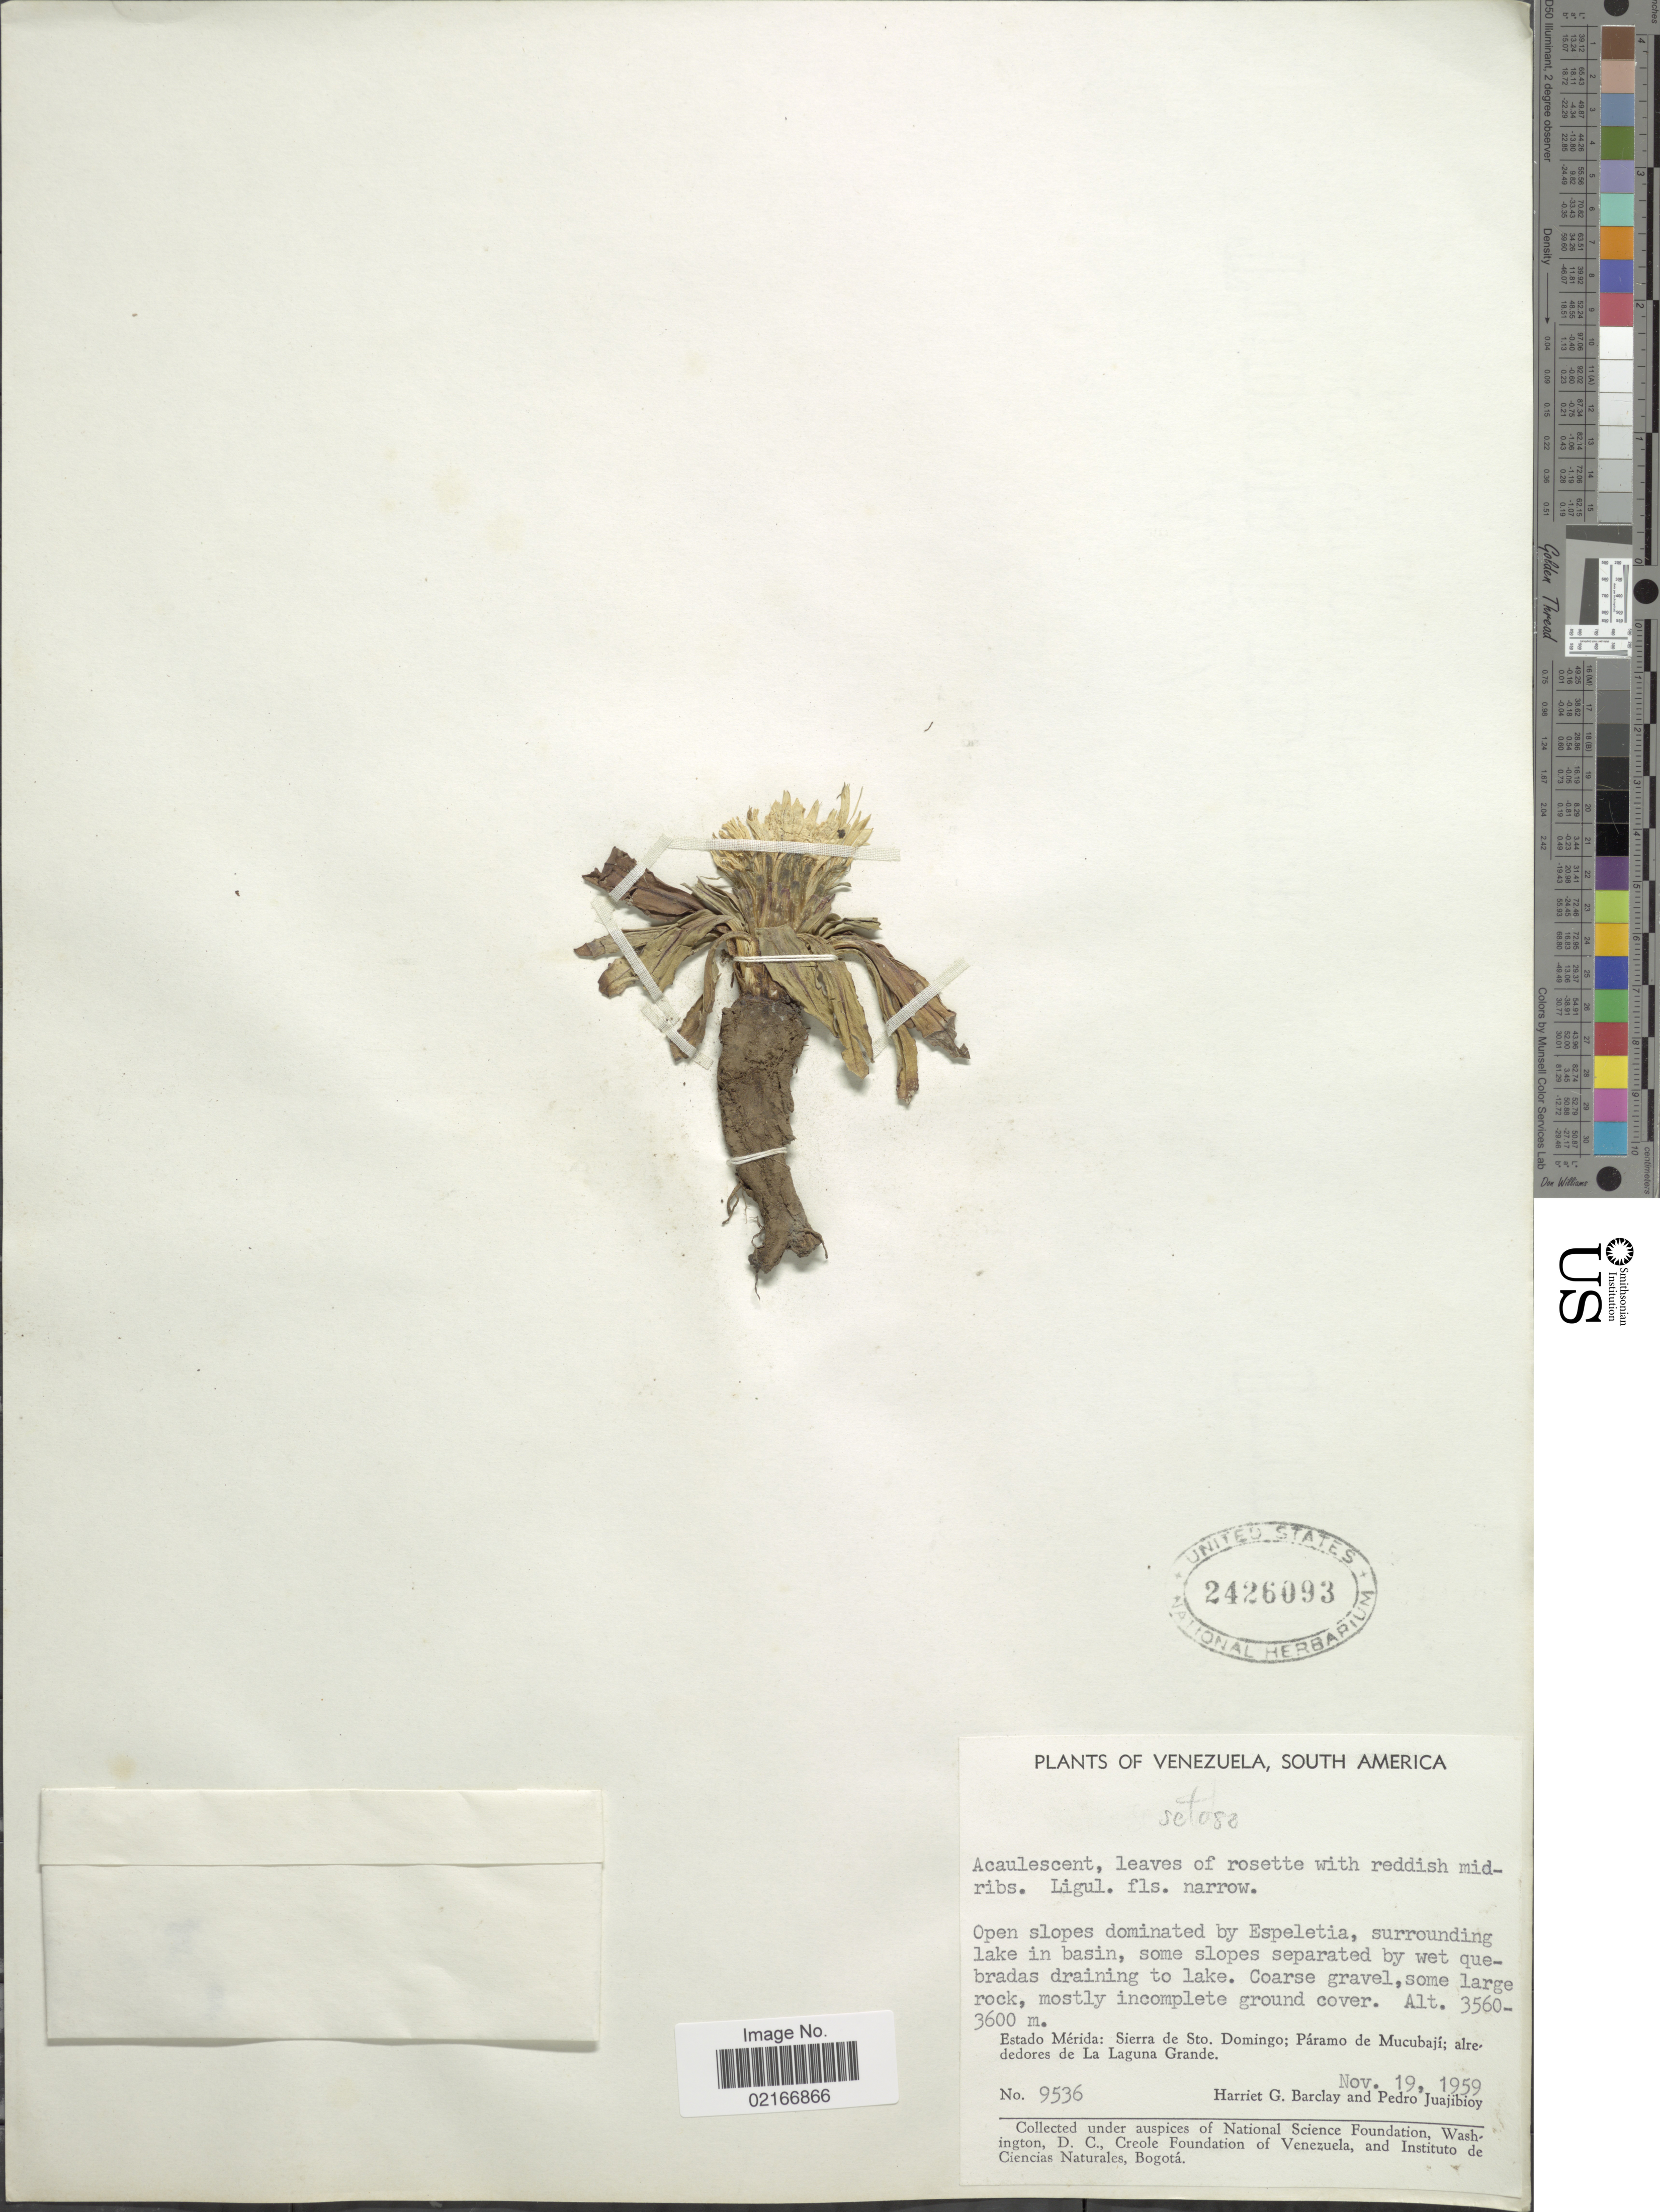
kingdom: Plantae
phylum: Tracheophyta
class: Magnoliopsida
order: Asterales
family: Asteraceae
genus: Hypochaeris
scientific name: Hypochaeris setosa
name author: Formánek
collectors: H. G. Barclay & P. Juajibioy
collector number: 9536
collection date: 1959-11-19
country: Venezuela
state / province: Mérida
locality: Sierra de Sto. Domingo; Páramo de Mucubají; alrededores de La Laguna Grande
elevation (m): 3560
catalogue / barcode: US 2426093